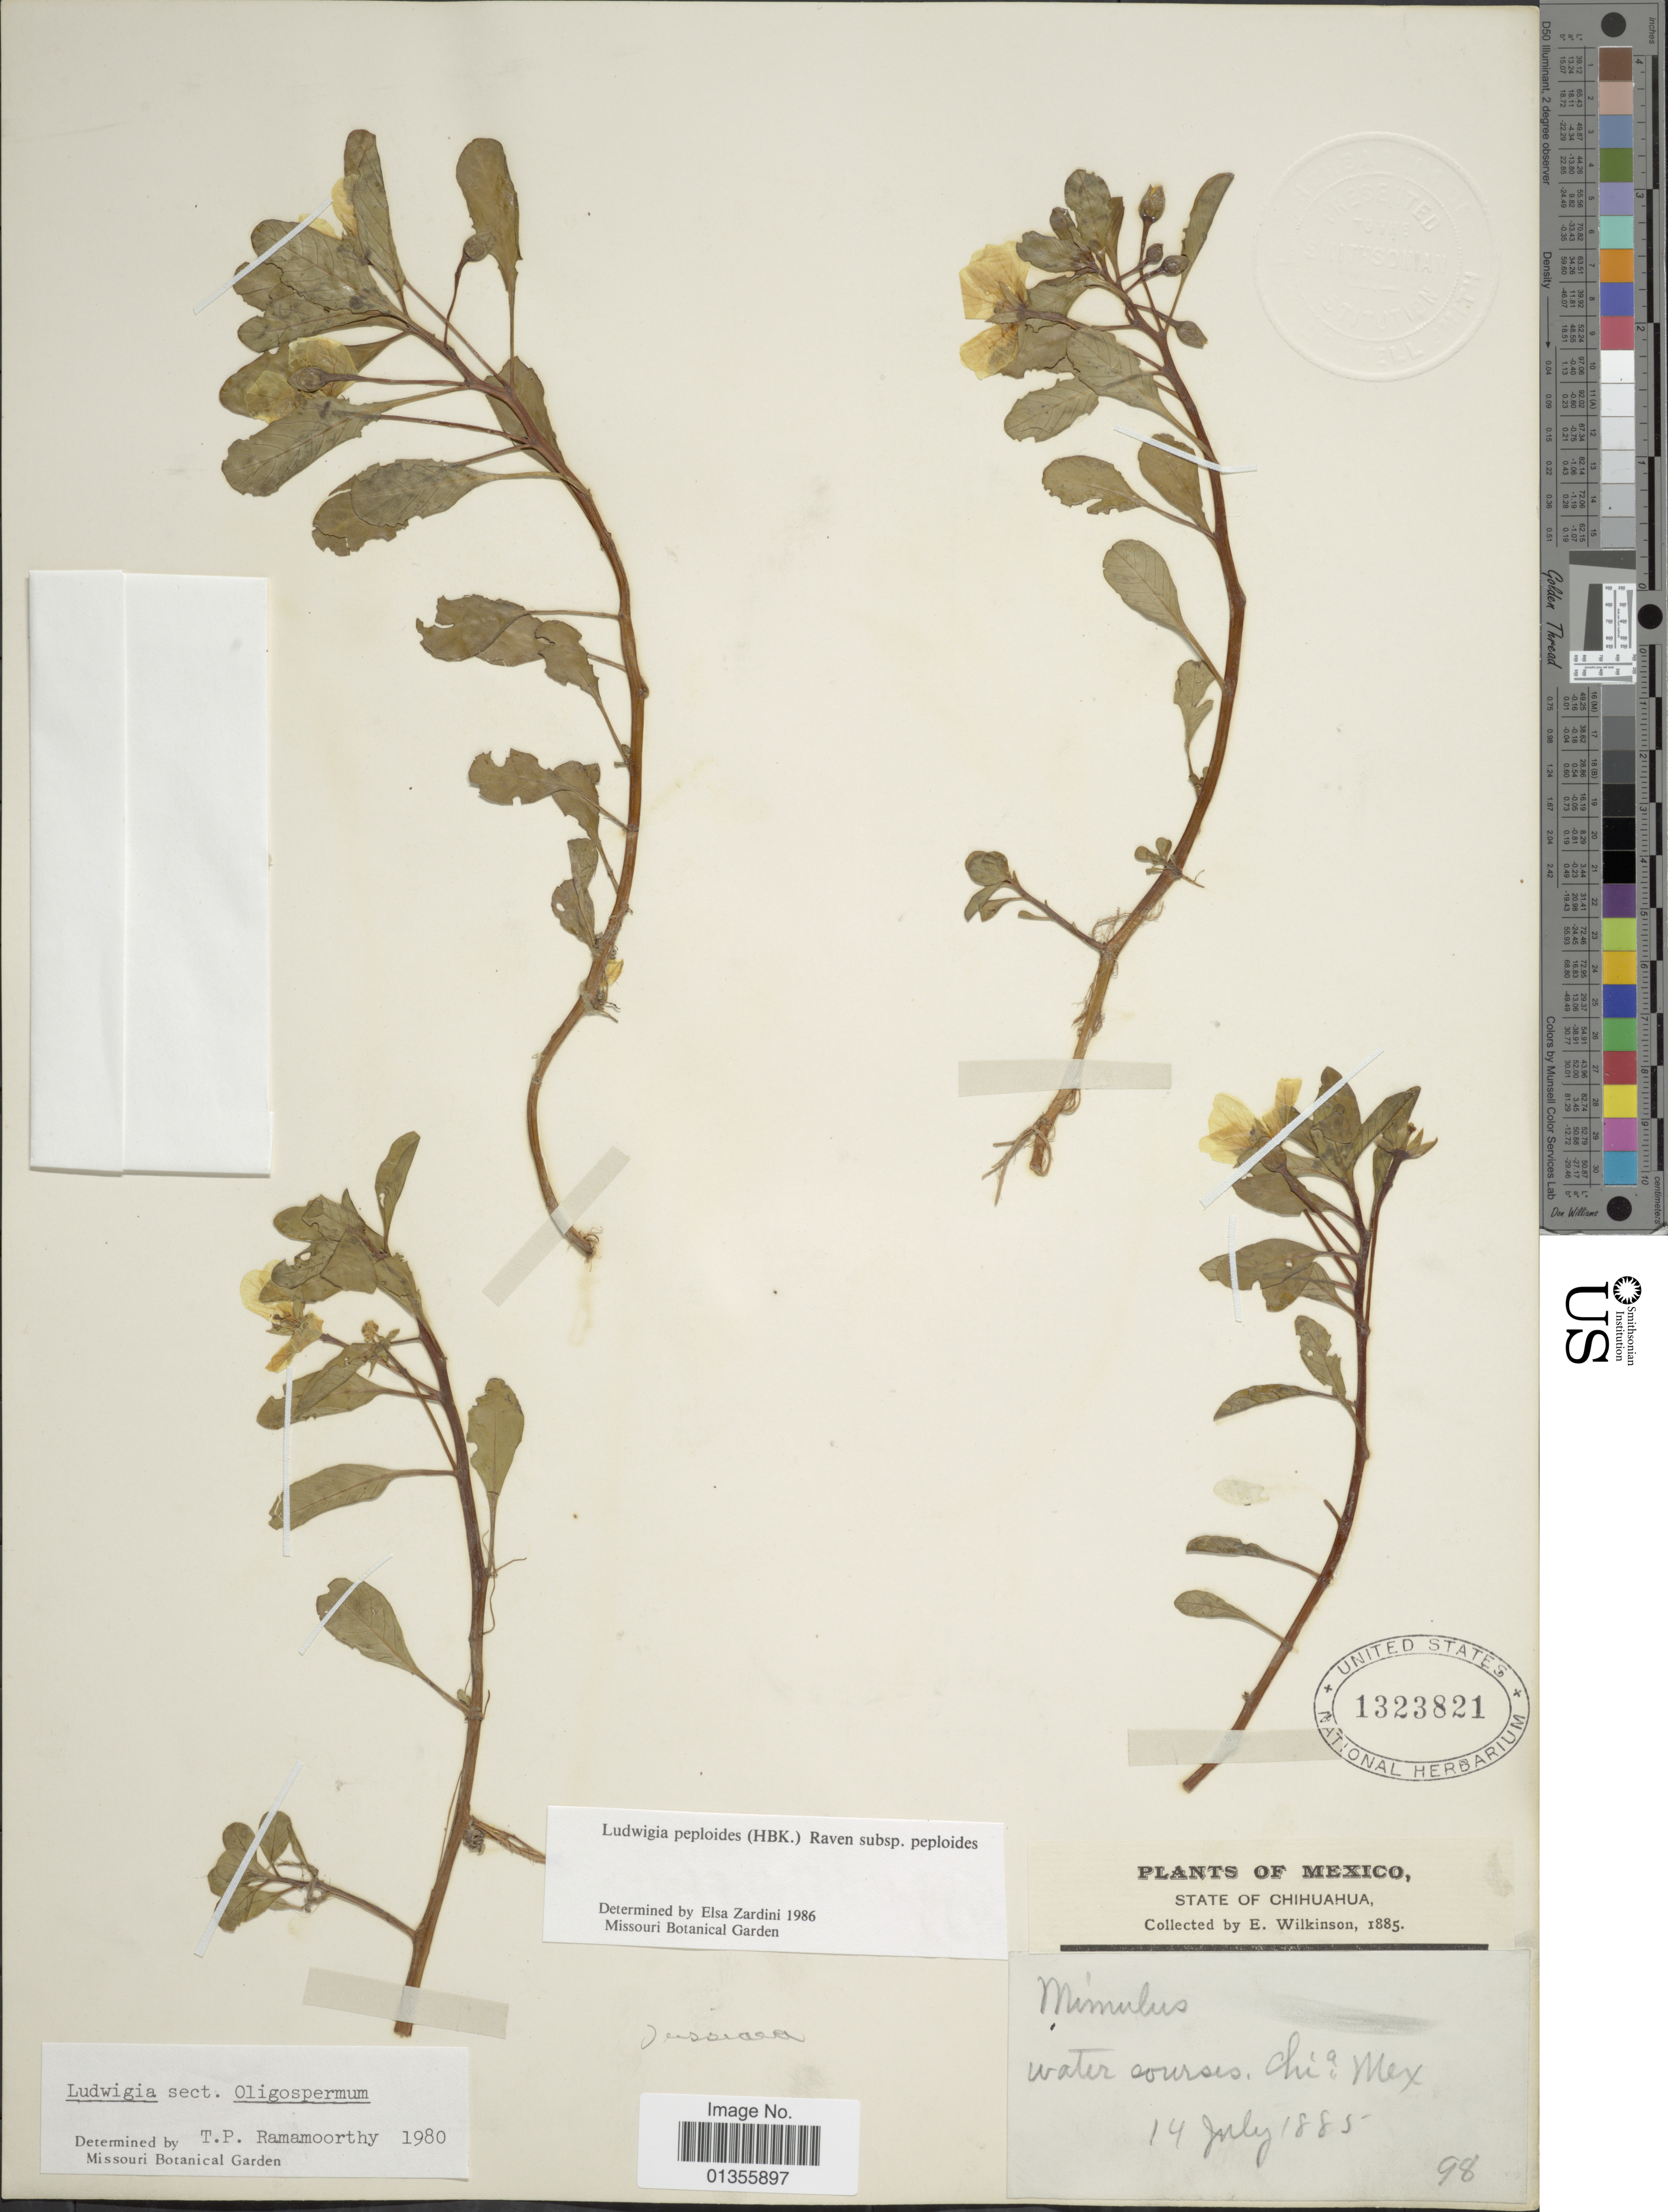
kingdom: Plantae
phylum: Tracheophyta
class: Magnoliopsida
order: Myrtales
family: Onagraceae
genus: Ludwigia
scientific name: Ludwigia peploides subsp. peploides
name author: (Kunth) P.H. Raven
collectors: E. Wilkinson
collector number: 98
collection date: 1885-07-14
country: Mexico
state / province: Chihuahua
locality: State of Chihuahua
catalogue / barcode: US 1323821